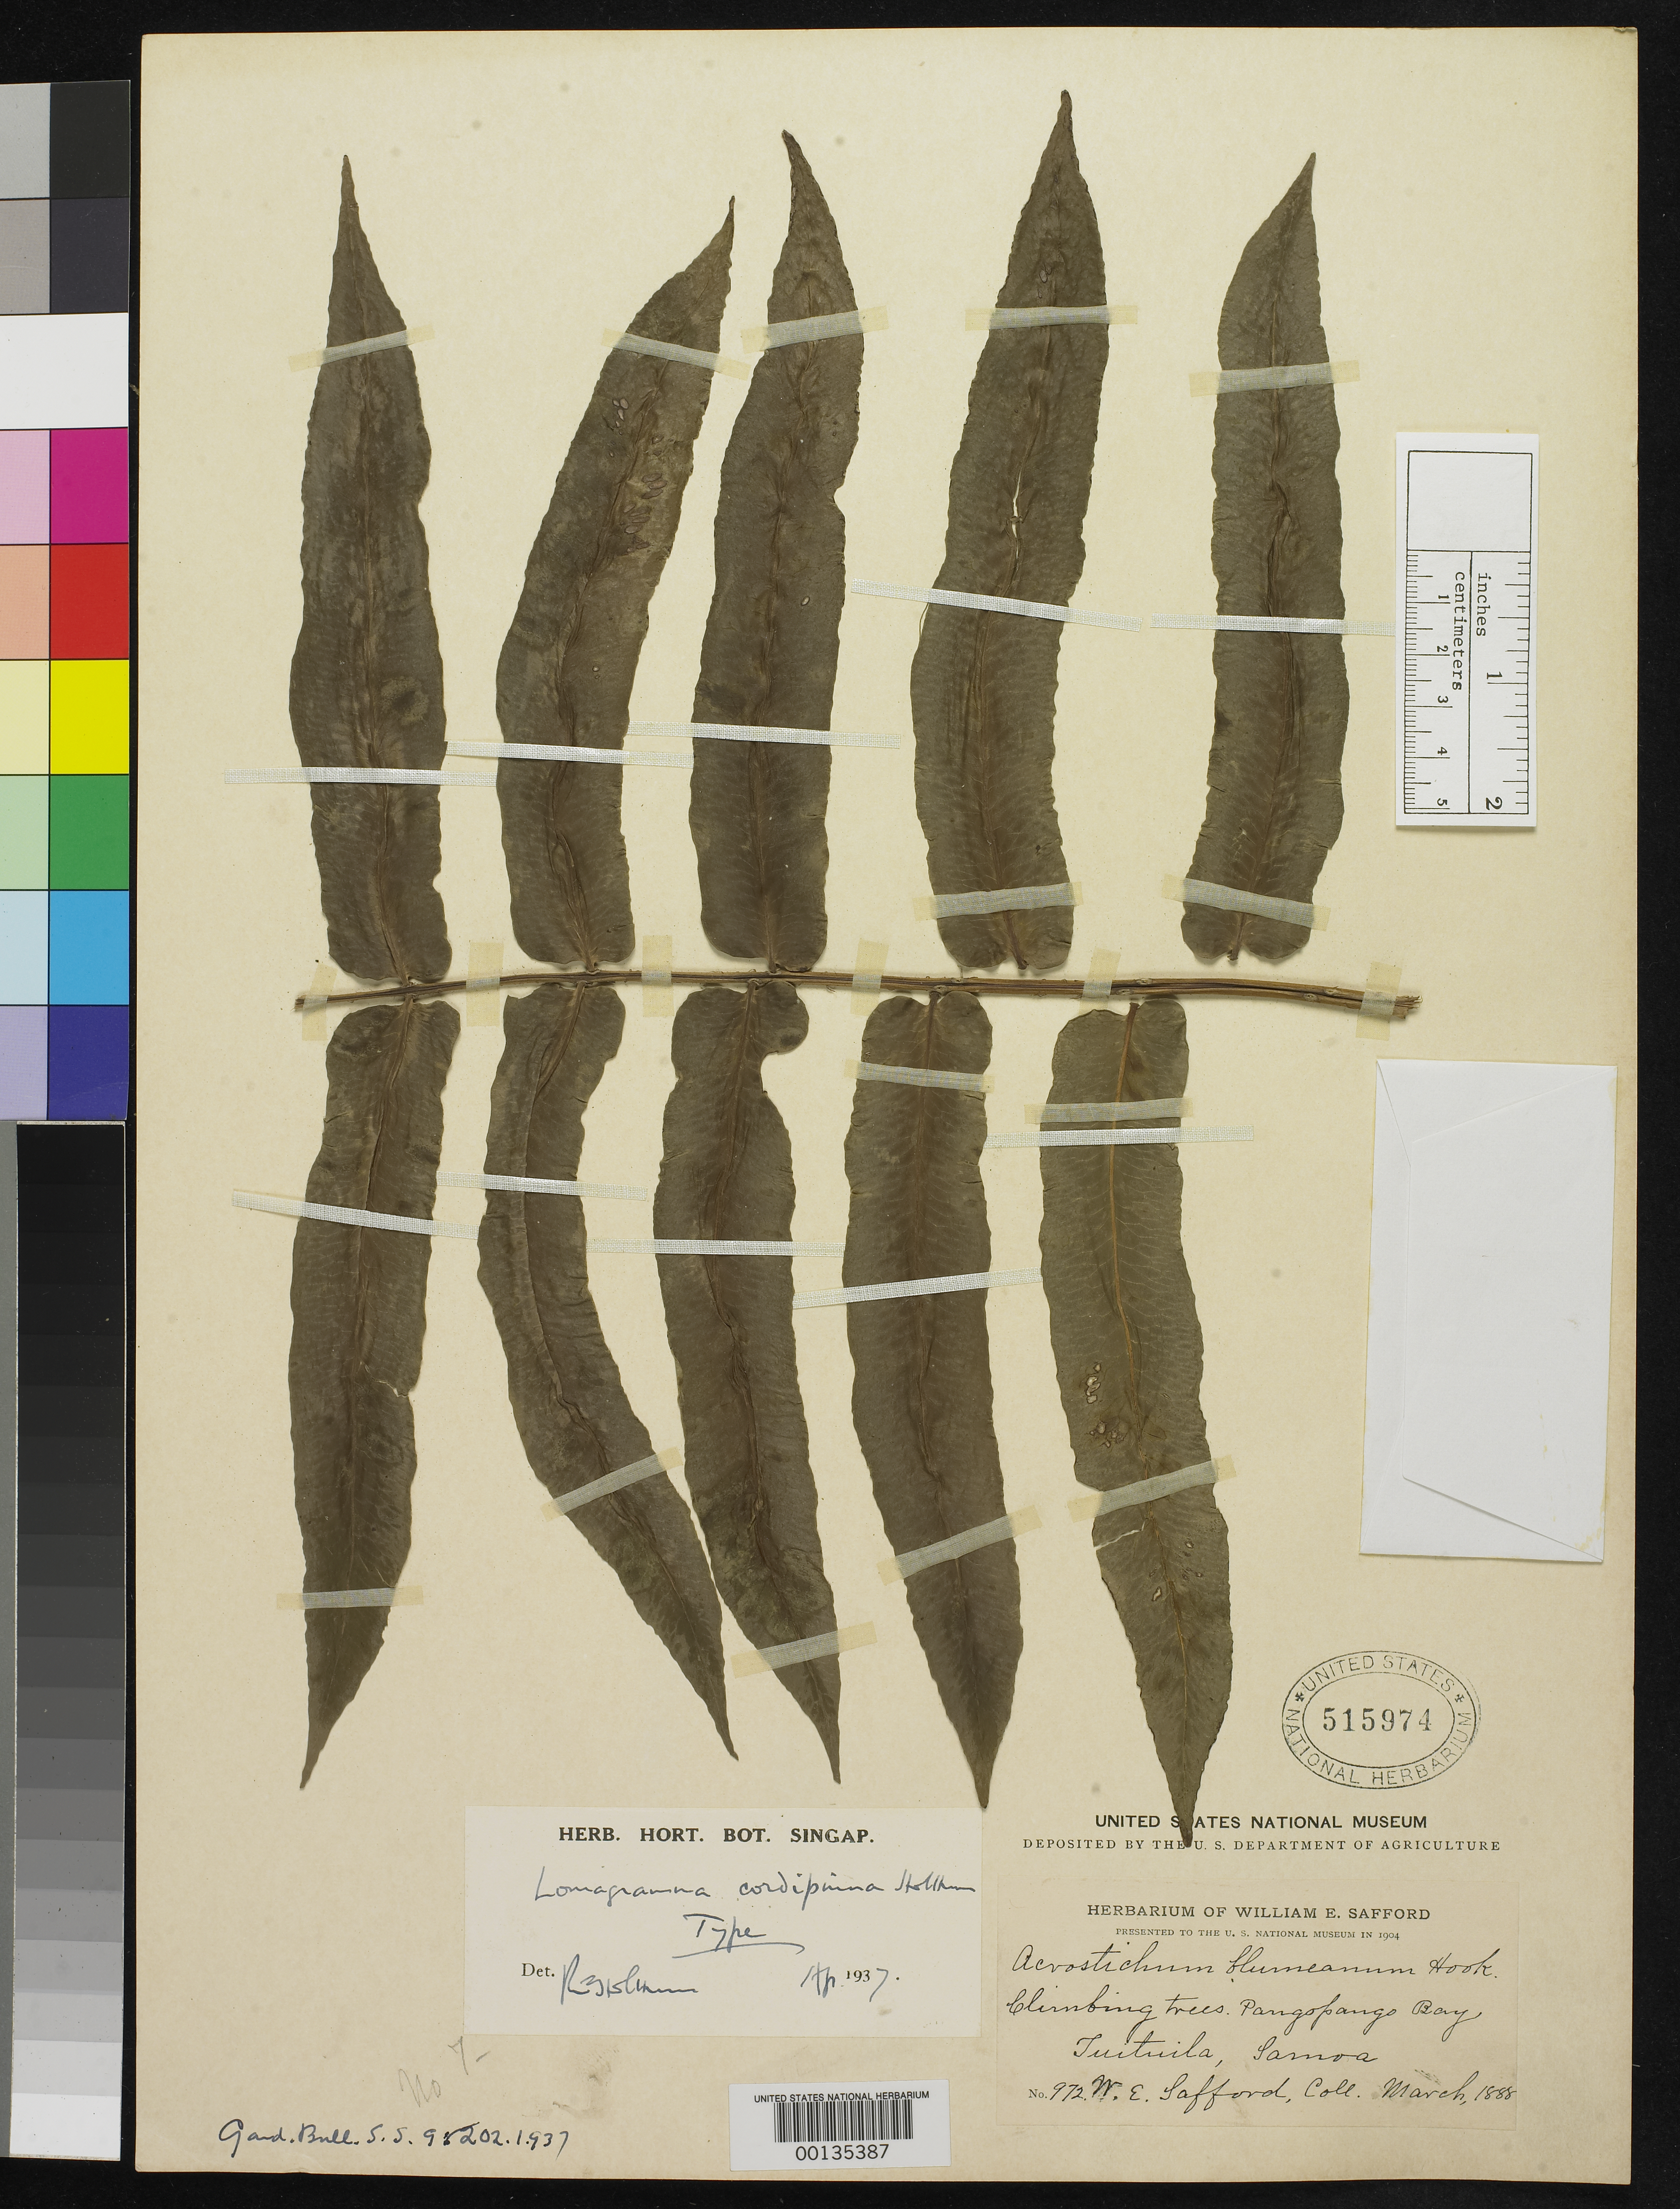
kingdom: Plantae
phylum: Tracheophyta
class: Polypodiopsida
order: Polypodiales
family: Dryopteridaceae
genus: Lomagramma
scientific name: Lomagramma cordipinna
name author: Holttum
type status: Holotype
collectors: W. E. Safford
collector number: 7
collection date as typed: Mar 1888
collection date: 1888-03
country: American Samoa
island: Tutua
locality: Pago-Pago Bay.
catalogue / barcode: US 515974